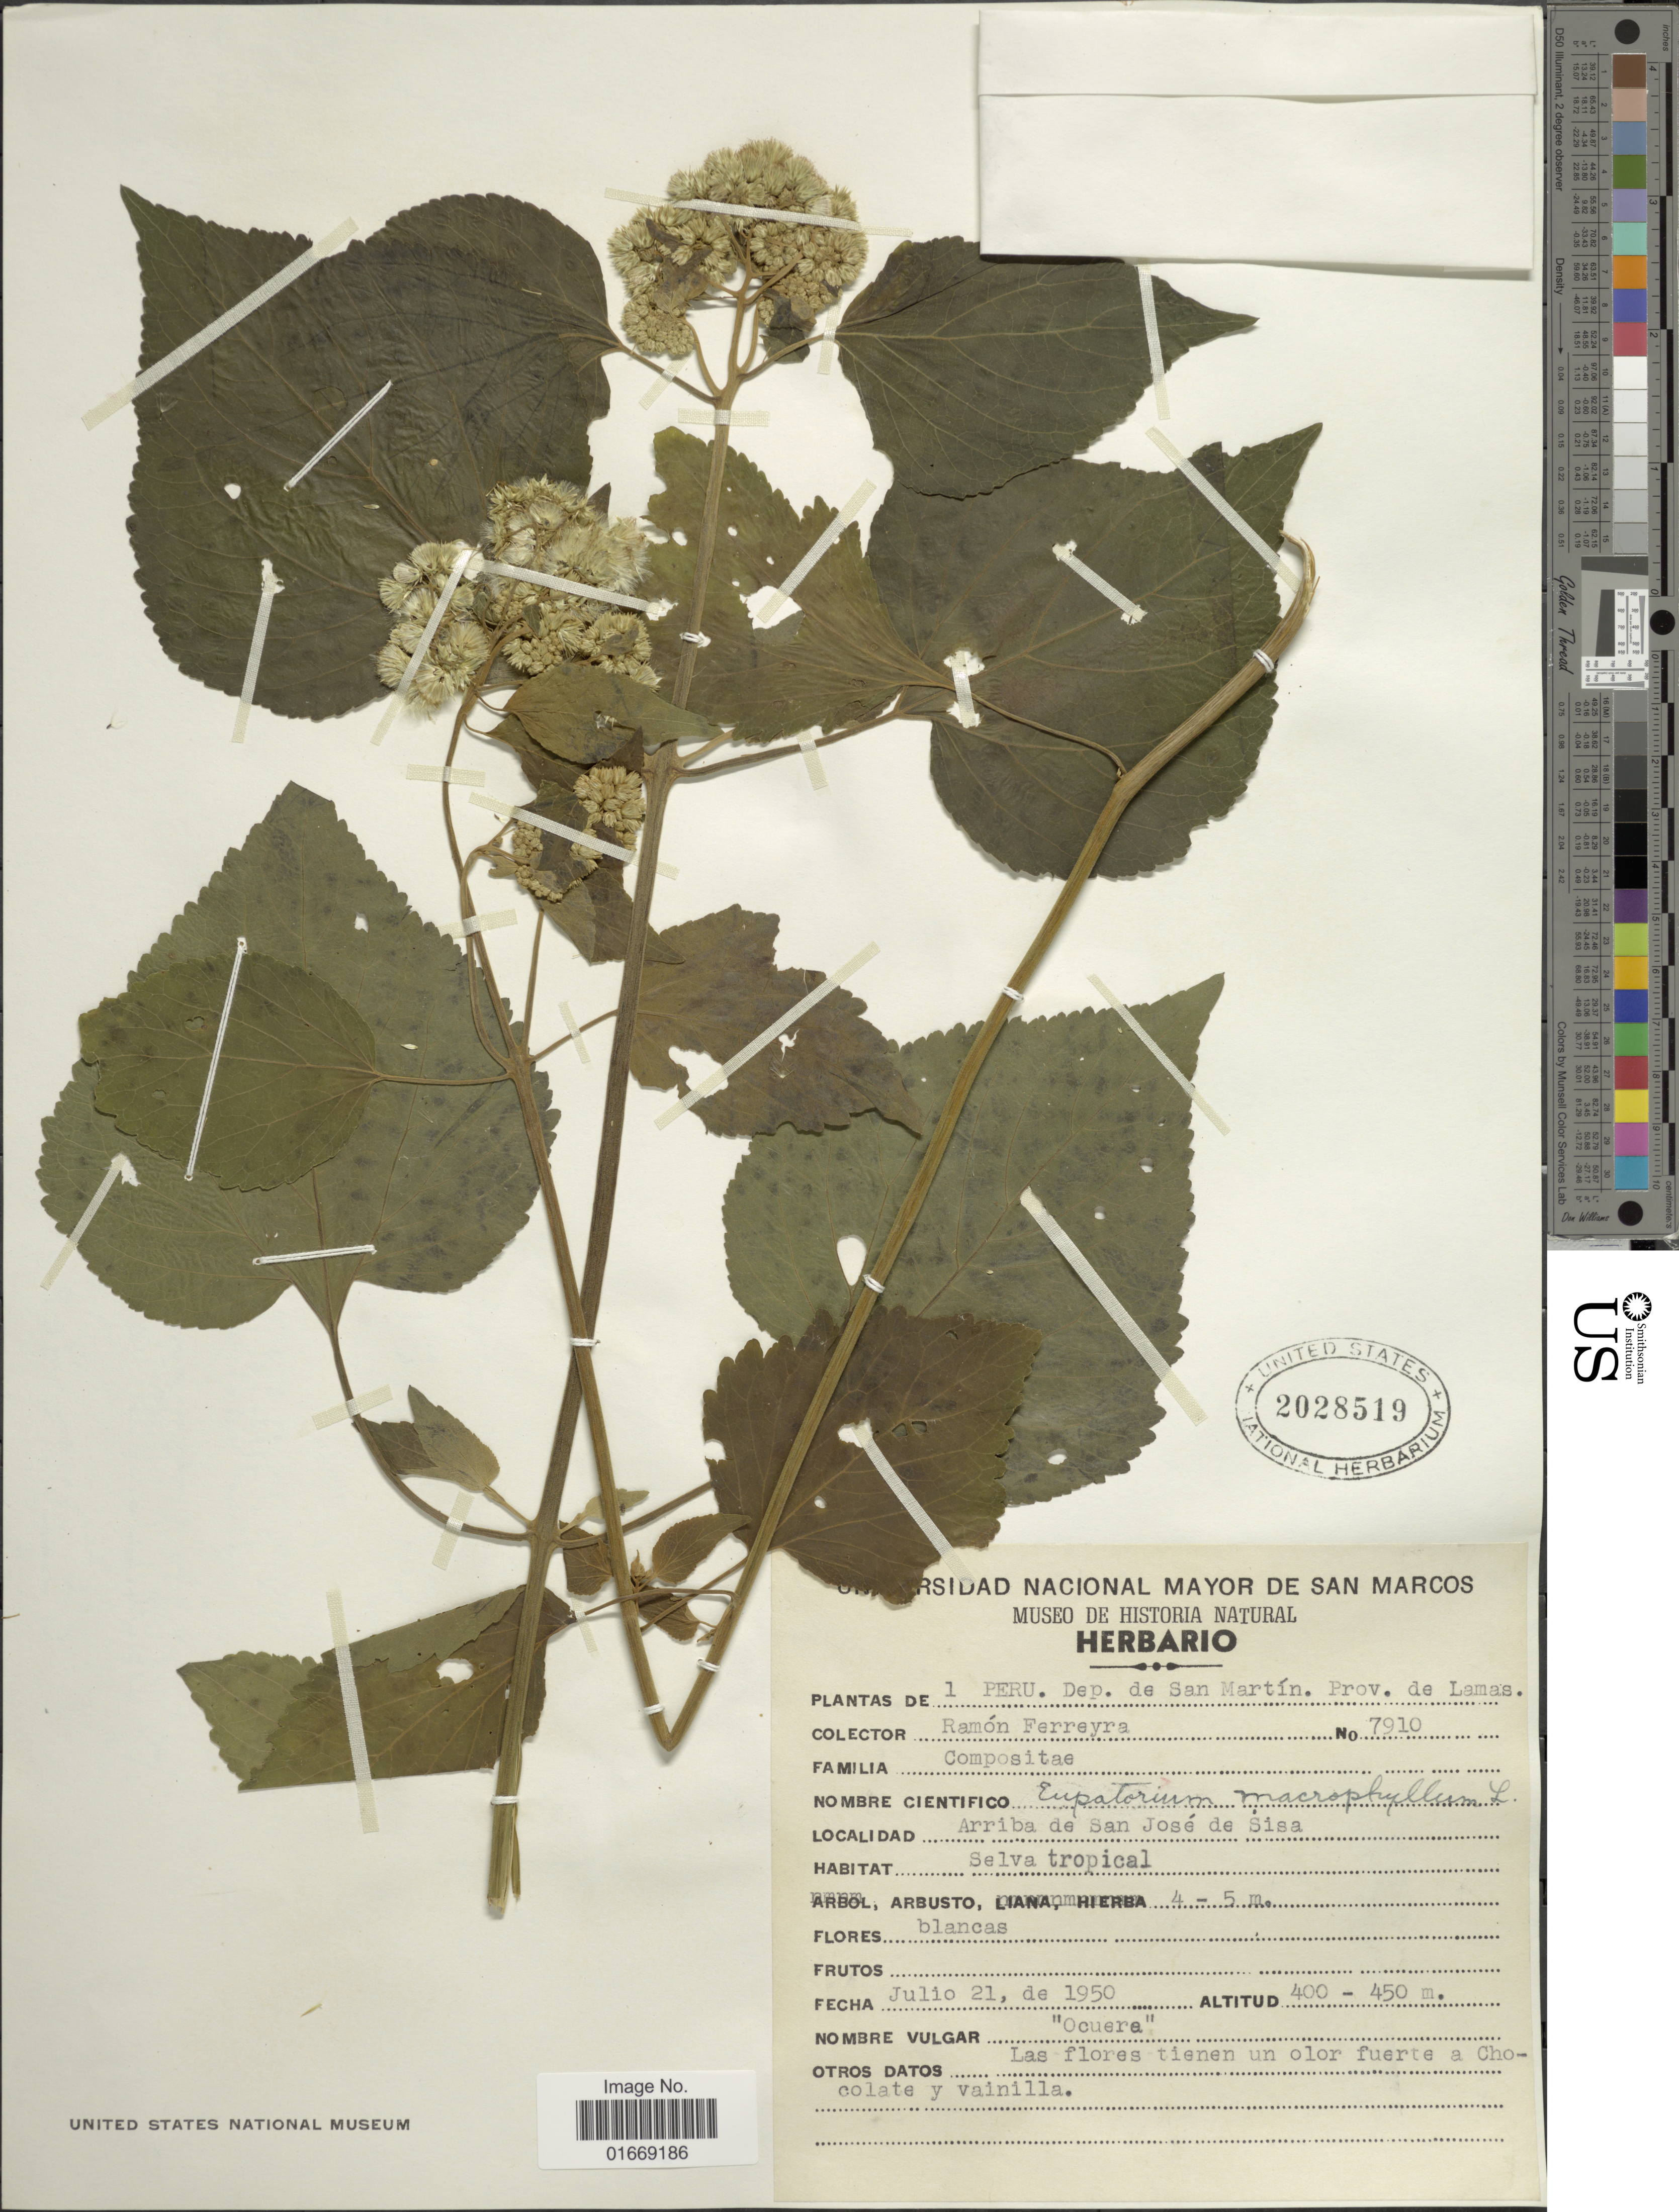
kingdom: Plantae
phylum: Tracheophyta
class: Magnoliopsida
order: Asterales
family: Asteraceae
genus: Hebeclinium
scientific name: Hebeclinium macrophyllum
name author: (L.) DC.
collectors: R. A. Ferreyra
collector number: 7910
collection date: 1950-07-21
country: Peru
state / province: San Martín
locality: Dep. de San Martín. Prov. de Lamas. Arriba de San José de Sisa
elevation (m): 400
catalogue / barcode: US 2028519